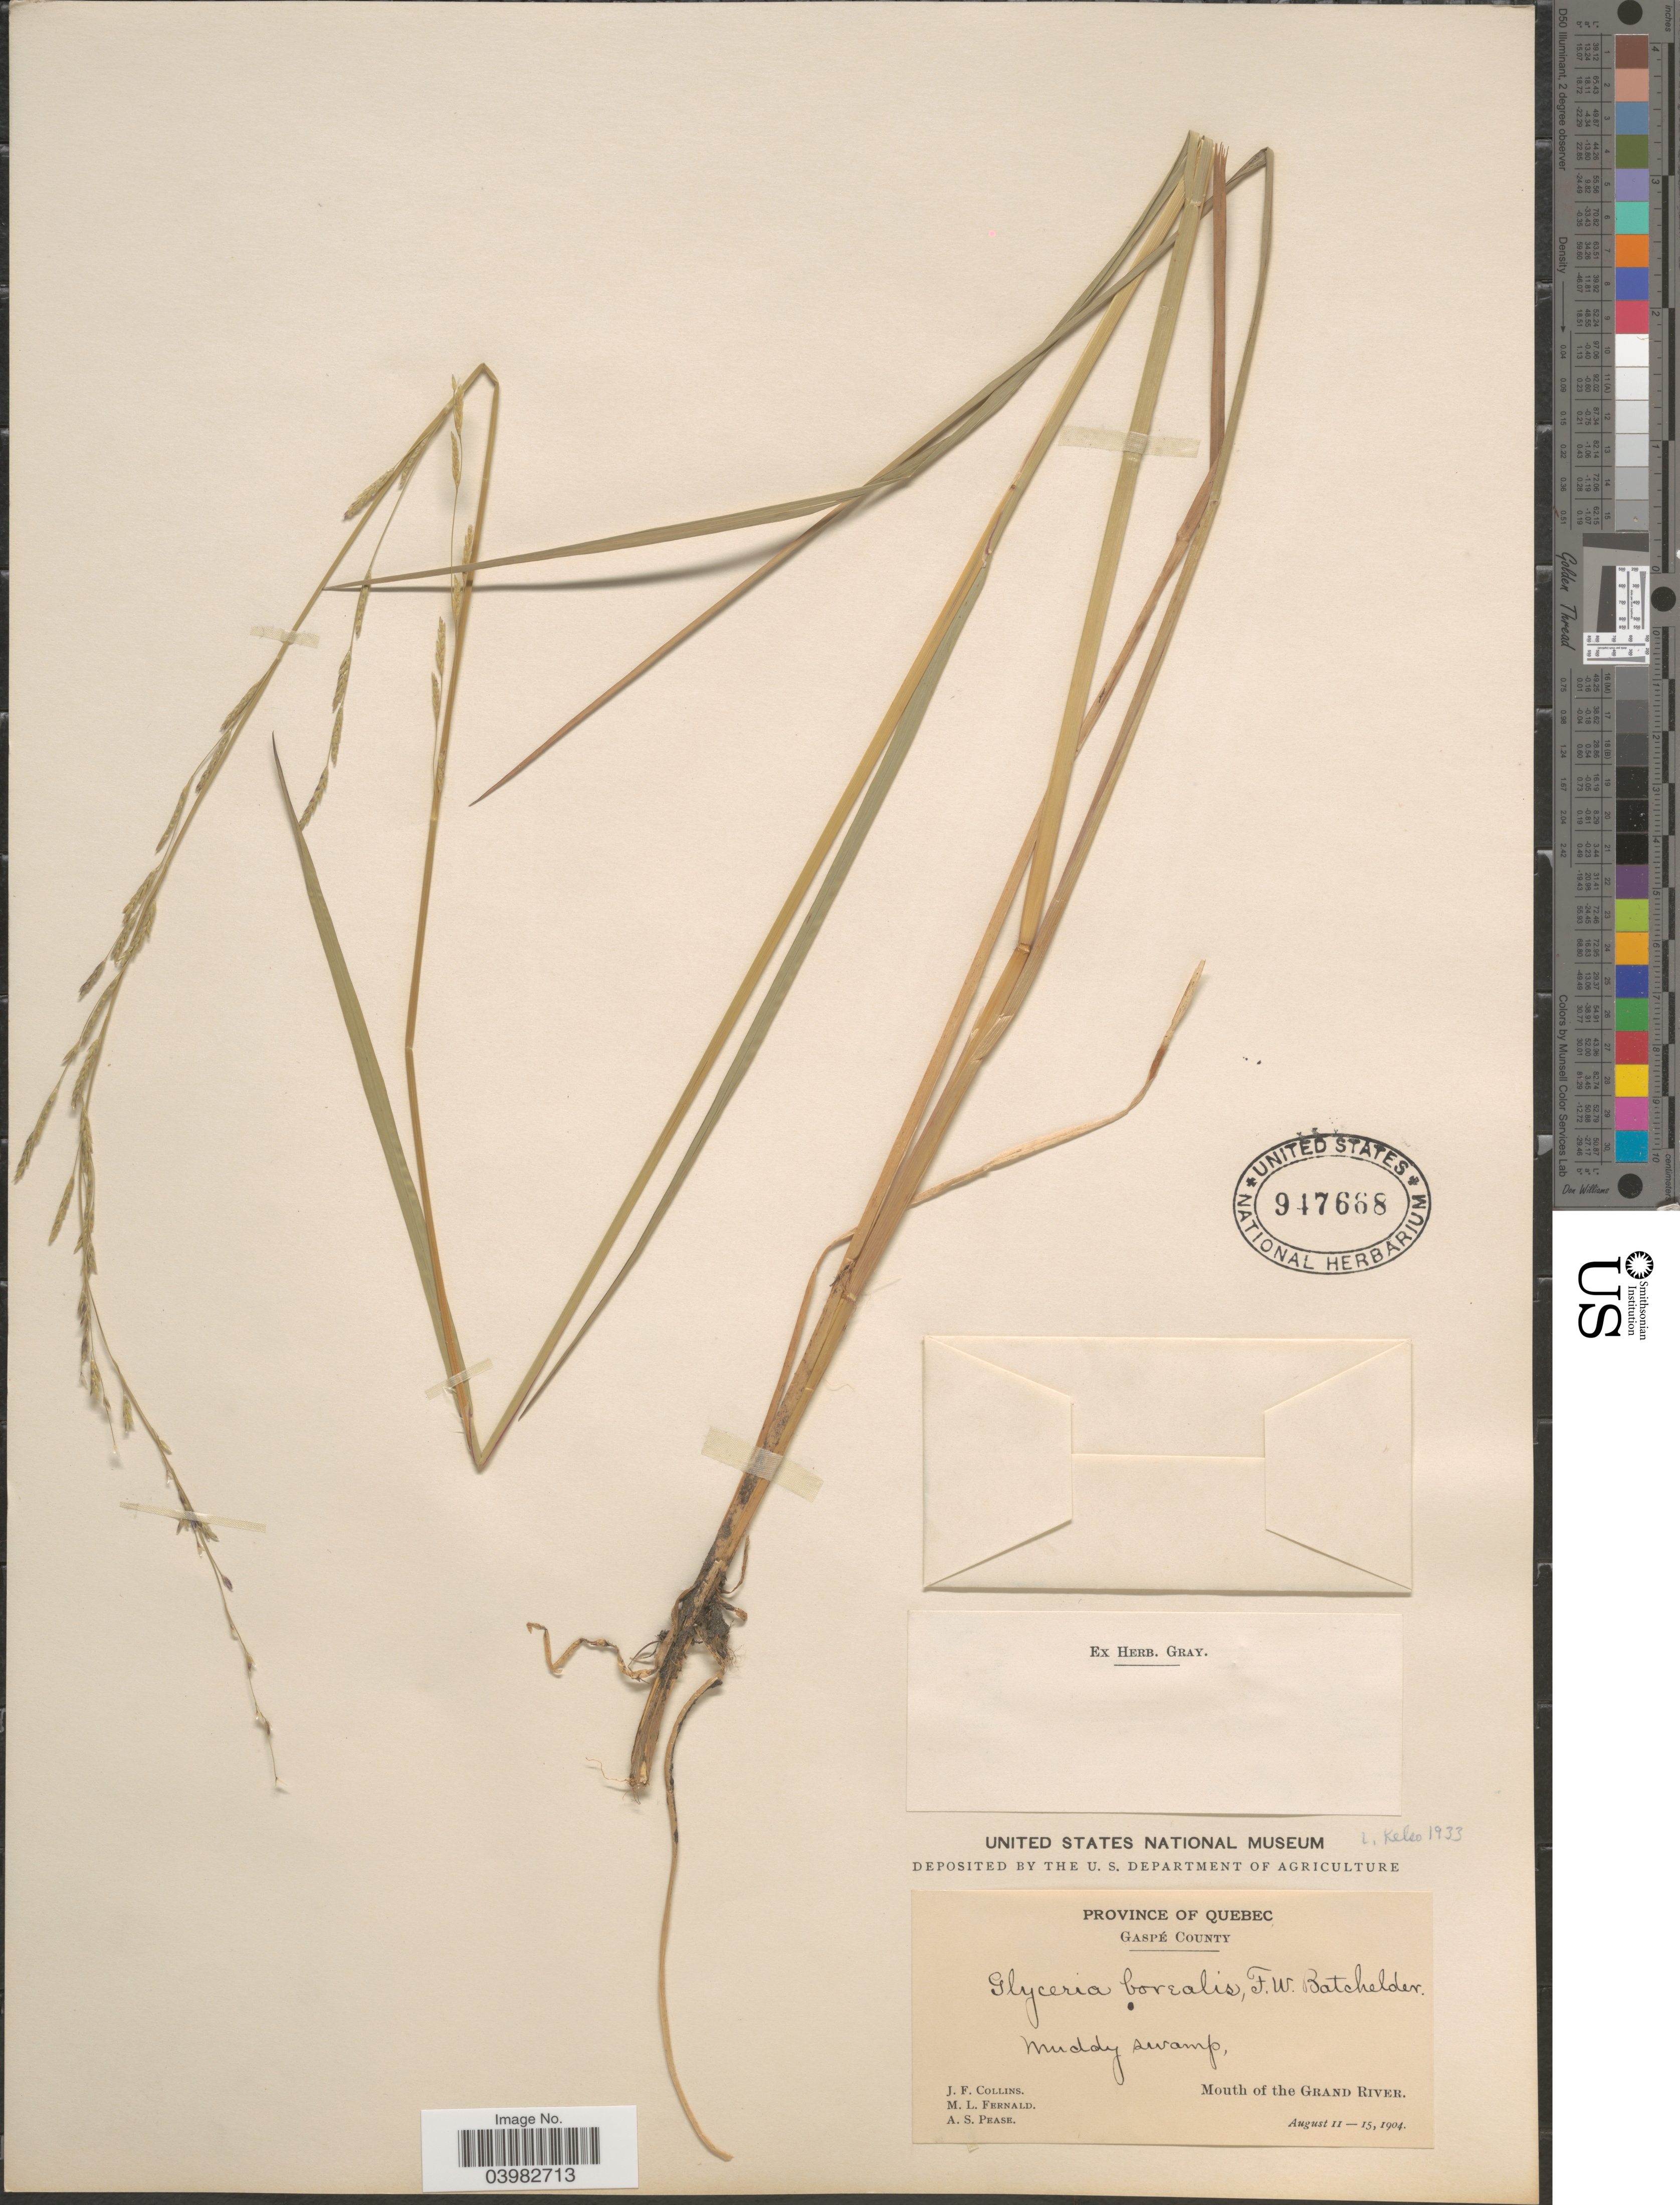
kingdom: Plantae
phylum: Tracheophyta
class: Liliopsida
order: Poales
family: Poaceae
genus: Glyceria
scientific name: Glyceria borealis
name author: (Nash) Batchelder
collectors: J. Collins, M. L. Fernald & A. S. Pease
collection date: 1904-08-11/1904-08-15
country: Canada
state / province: Quebec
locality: Gaspé County. Mouth of the Grand River.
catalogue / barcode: US 947668